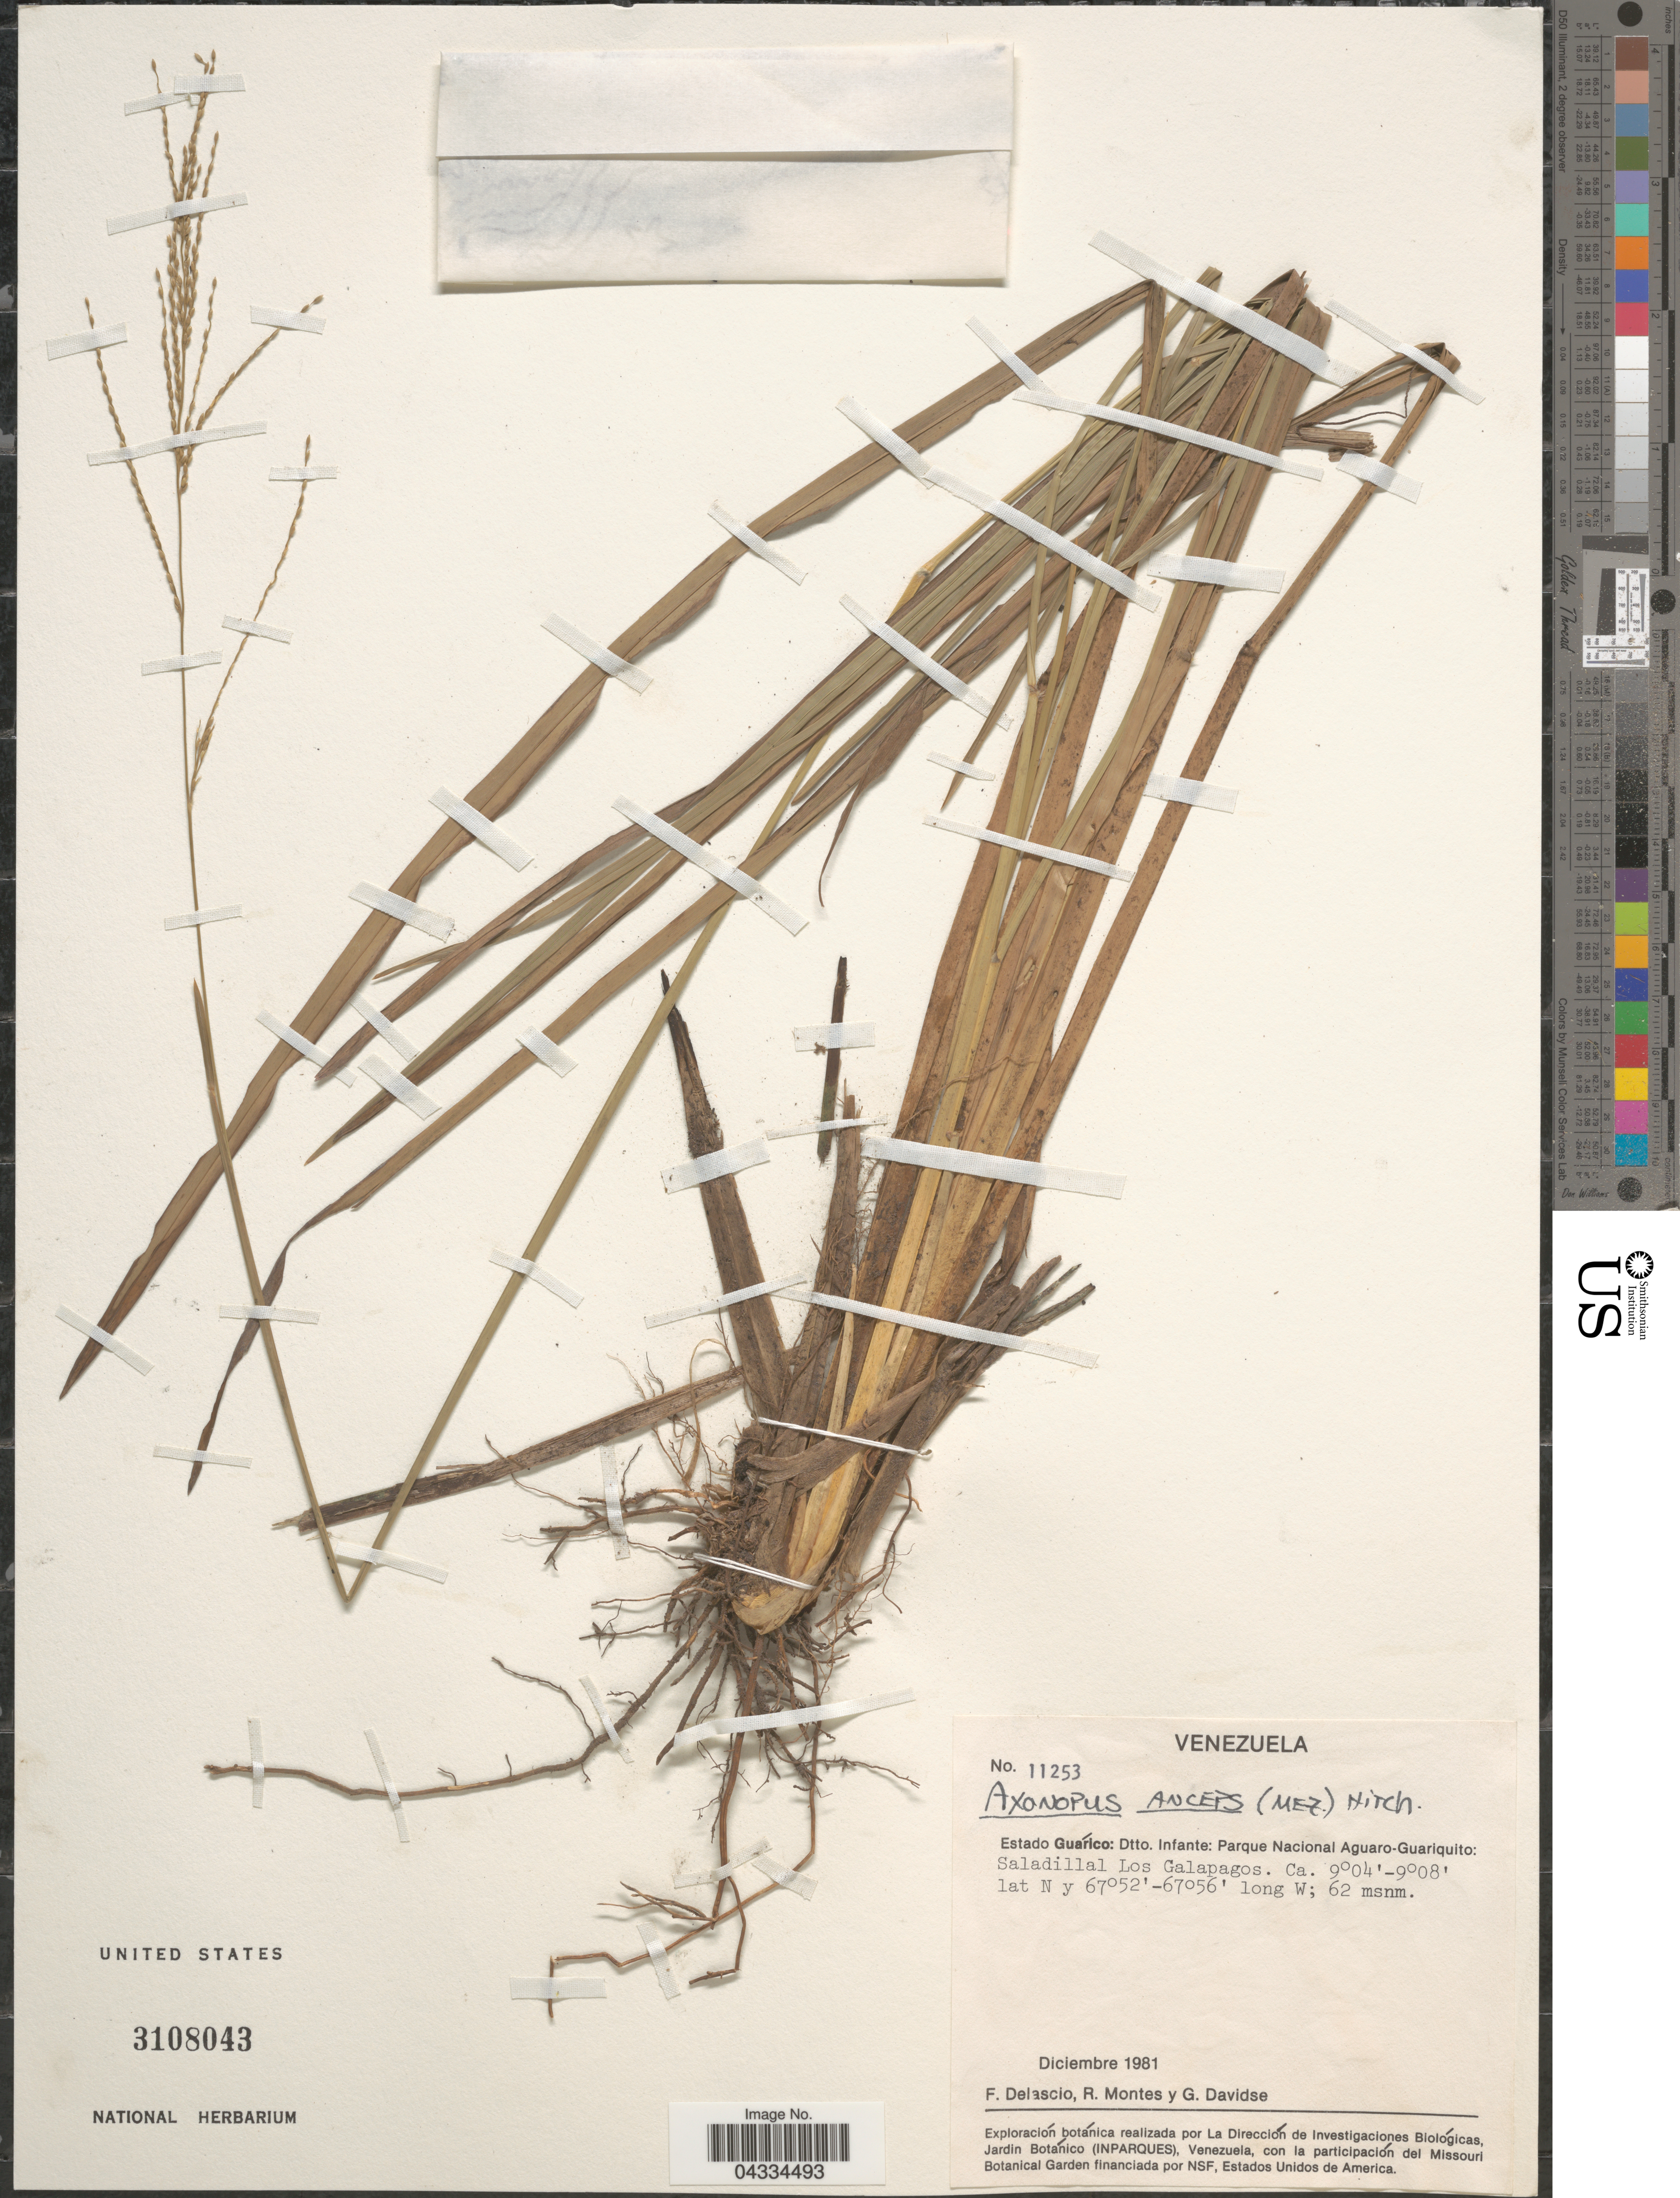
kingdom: Plantae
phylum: Tracheophyta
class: Liliopsida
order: Poales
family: Poaceae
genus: Axonopus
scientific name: Axonopus anceps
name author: (Mez) Hitchc.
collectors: F. Delascio C., R. Montes & G. Davidse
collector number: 11253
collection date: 1981-12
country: Venezuela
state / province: Guarico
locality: Dtto. Infante: Parque Nacional Aguaro-Guariquito: Saladillal Los Galapagos.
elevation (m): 62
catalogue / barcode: US 3108043